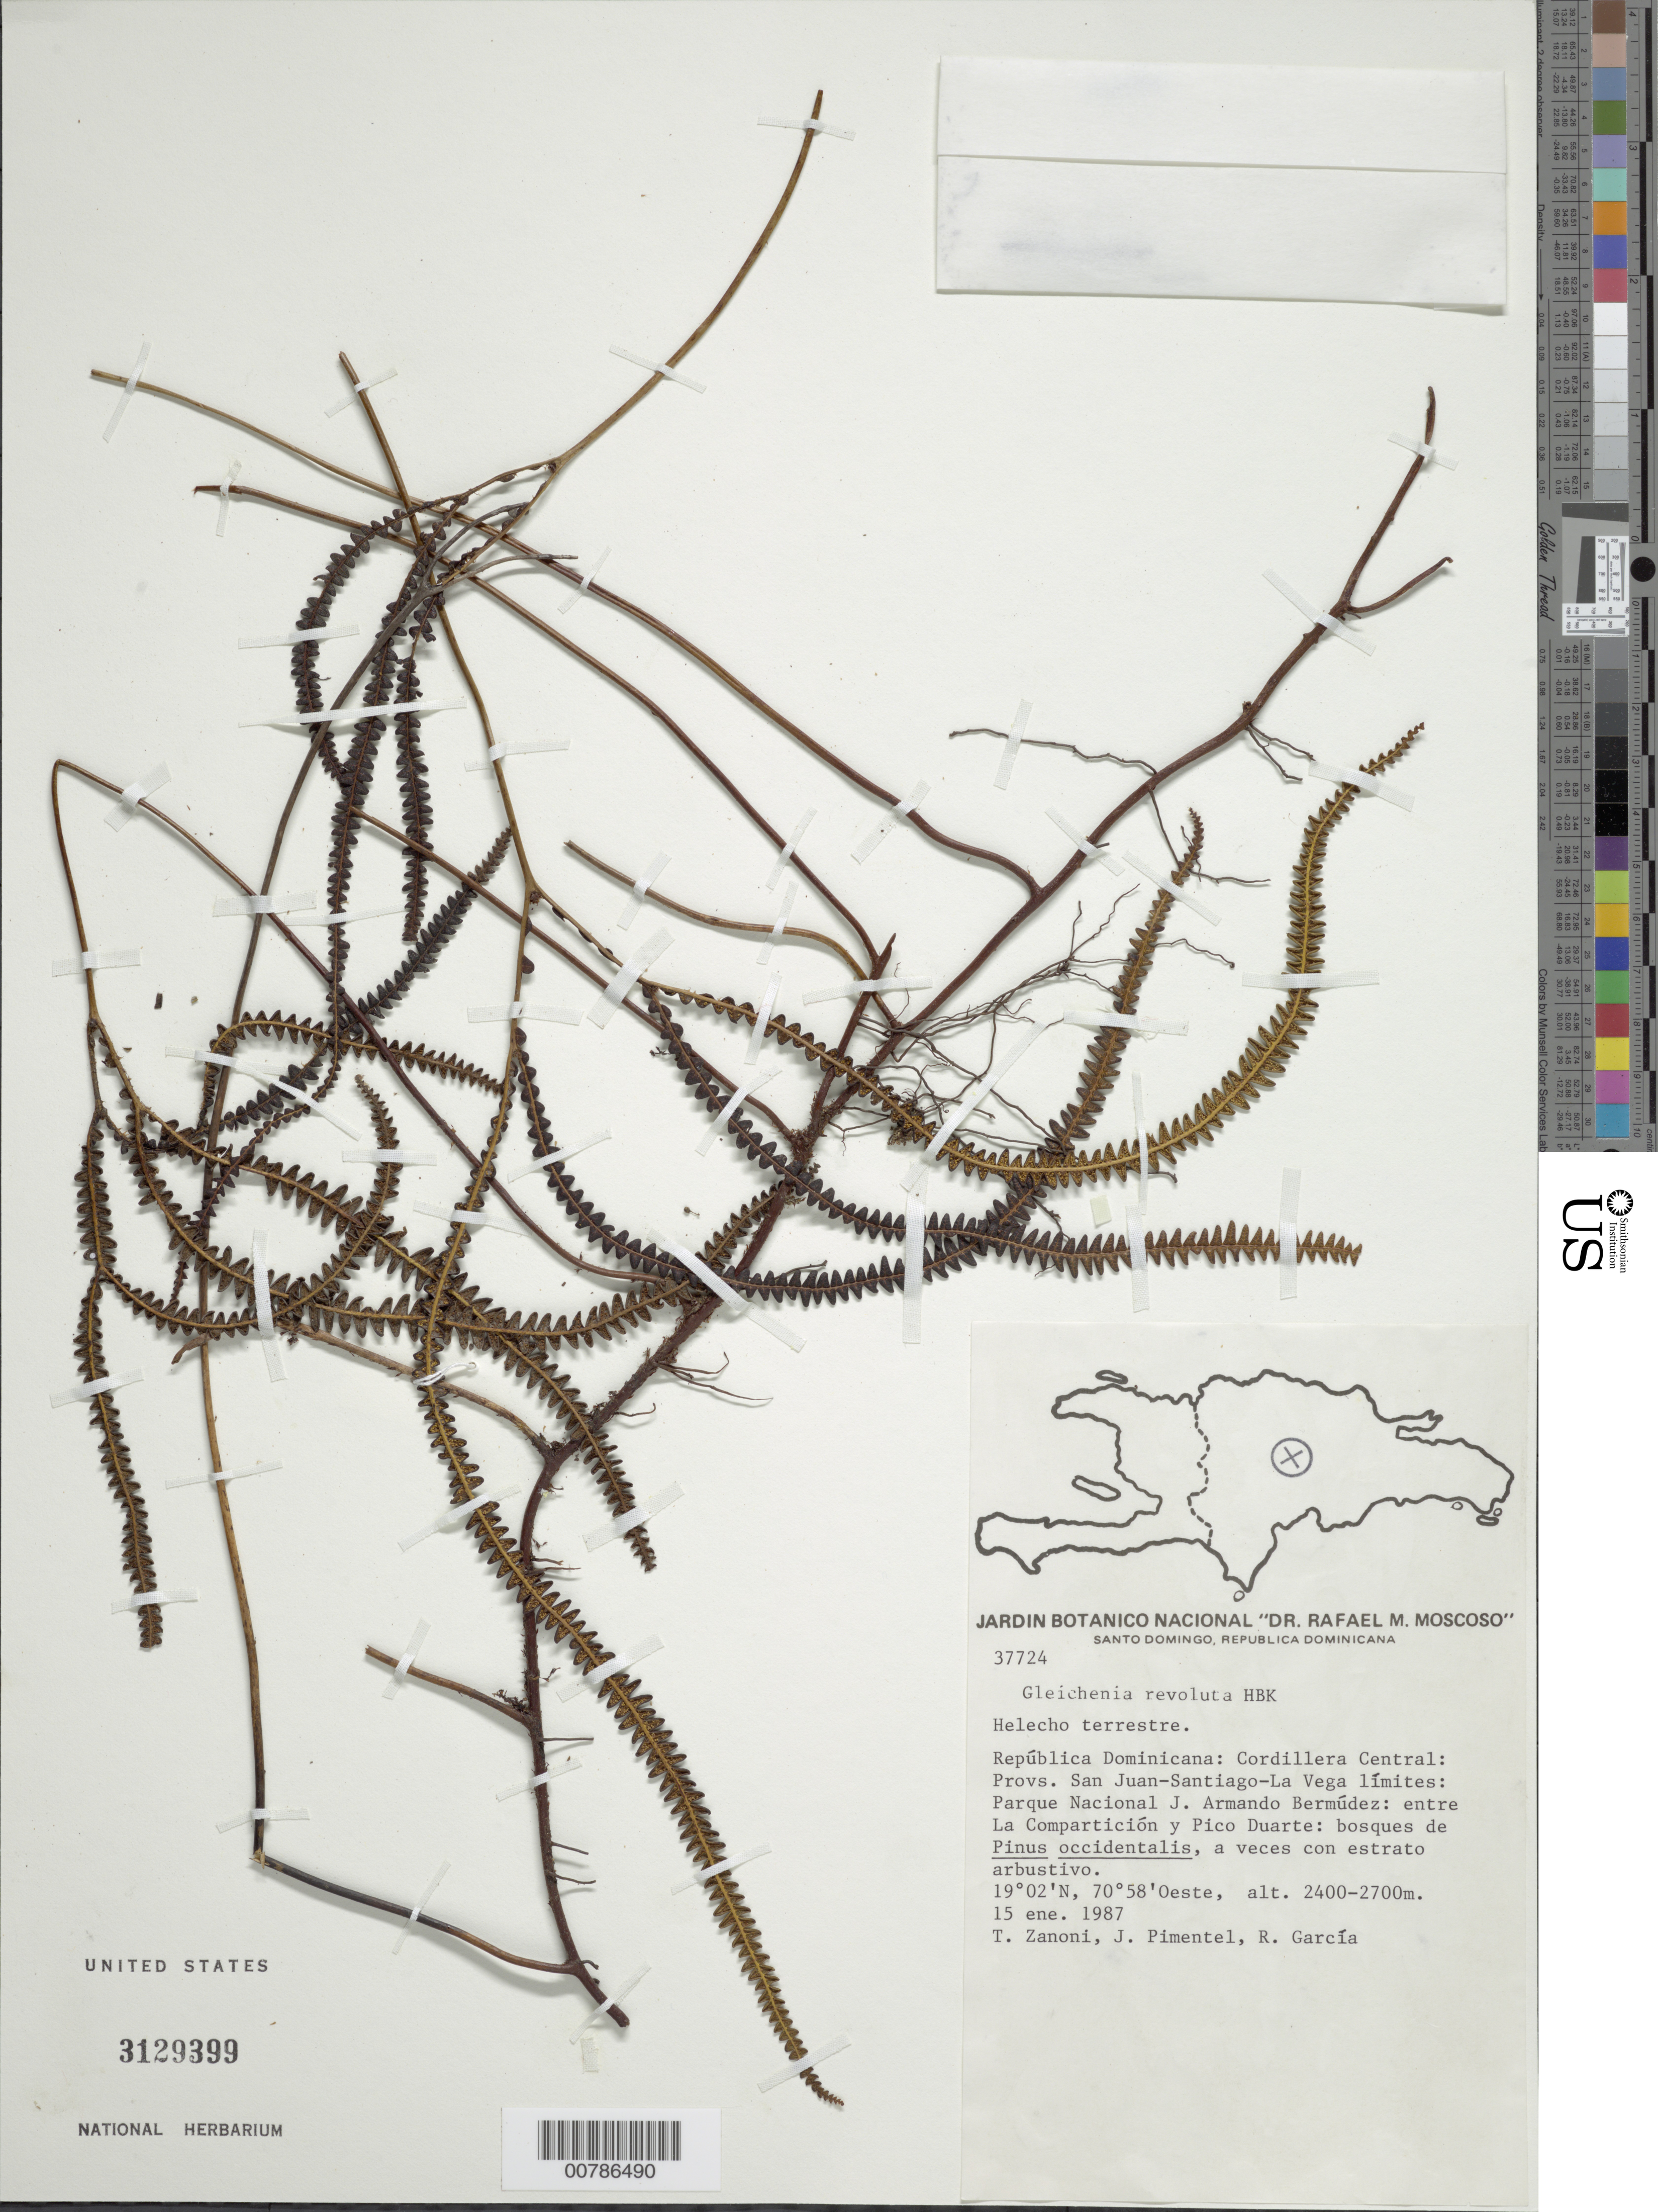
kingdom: Plantae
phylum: Tracheophyta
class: Polypodiopsida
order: Gleicheniales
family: Gleicheniaceae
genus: Sticherus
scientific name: Sticherus revolutus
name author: (Kunth) Ching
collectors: T. A. Zanoni, J. Pimentel & R. G. García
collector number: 37724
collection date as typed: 15 Jan 1987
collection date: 1987-01-15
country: Dominican Republic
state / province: San Juan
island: Hispaniola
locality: Prov. San Juan-Santiago-La Vega límites: Parque Nacional J. Armando Bermúdez, entre La Compartición y Pico Duarte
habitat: Bosques de Pinus occidentalis, a veces con estrato arbustivo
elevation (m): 2400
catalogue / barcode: US 3129399